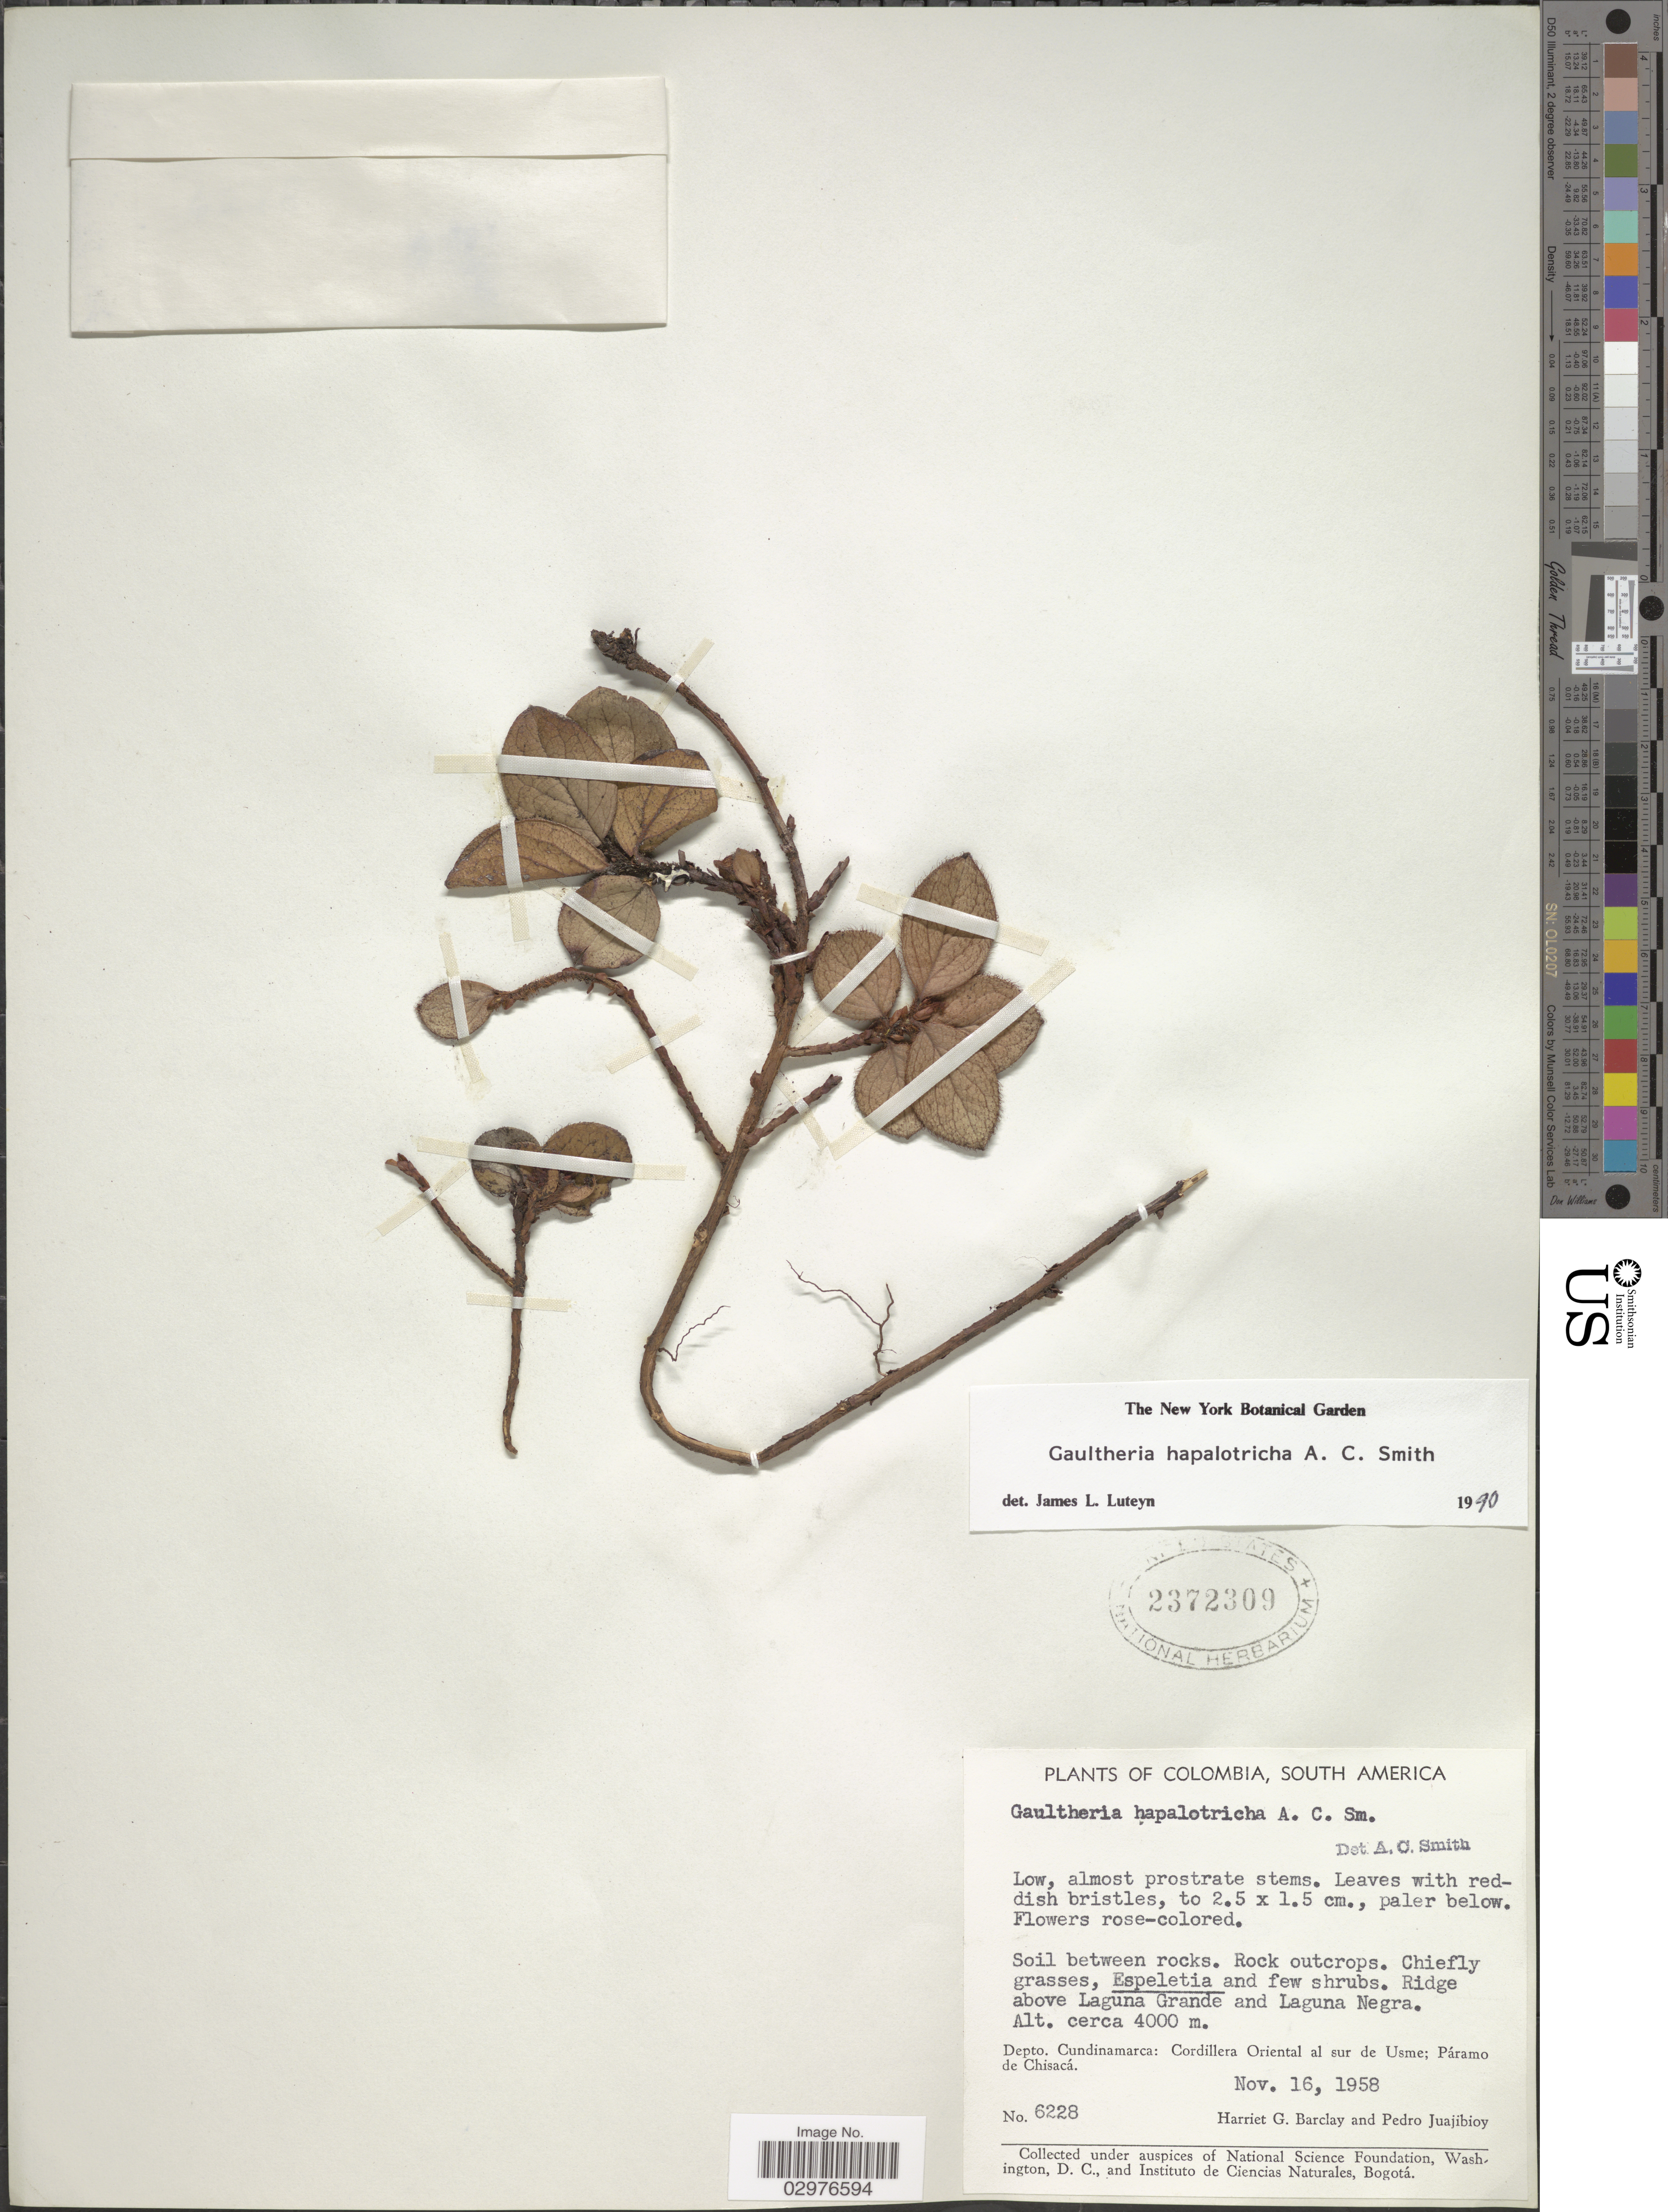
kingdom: Plantae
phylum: Tracheophyta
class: Magnoliopsida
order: Ericales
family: Ericaceae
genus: Gaultheria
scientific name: Gaultheria hapalotricha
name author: A.C. Sm.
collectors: H. G. Barclay & P. Juajibioy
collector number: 6228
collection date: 1958-11-16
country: Colombia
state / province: Cundinamarca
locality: Ridge above Laguna Grande and Laguna Negra. Depto. Cundinamarca: Cordillera Oriental al sur de Usme; Páramo de Chisacá.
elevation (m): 4000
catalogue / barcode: US 2372309